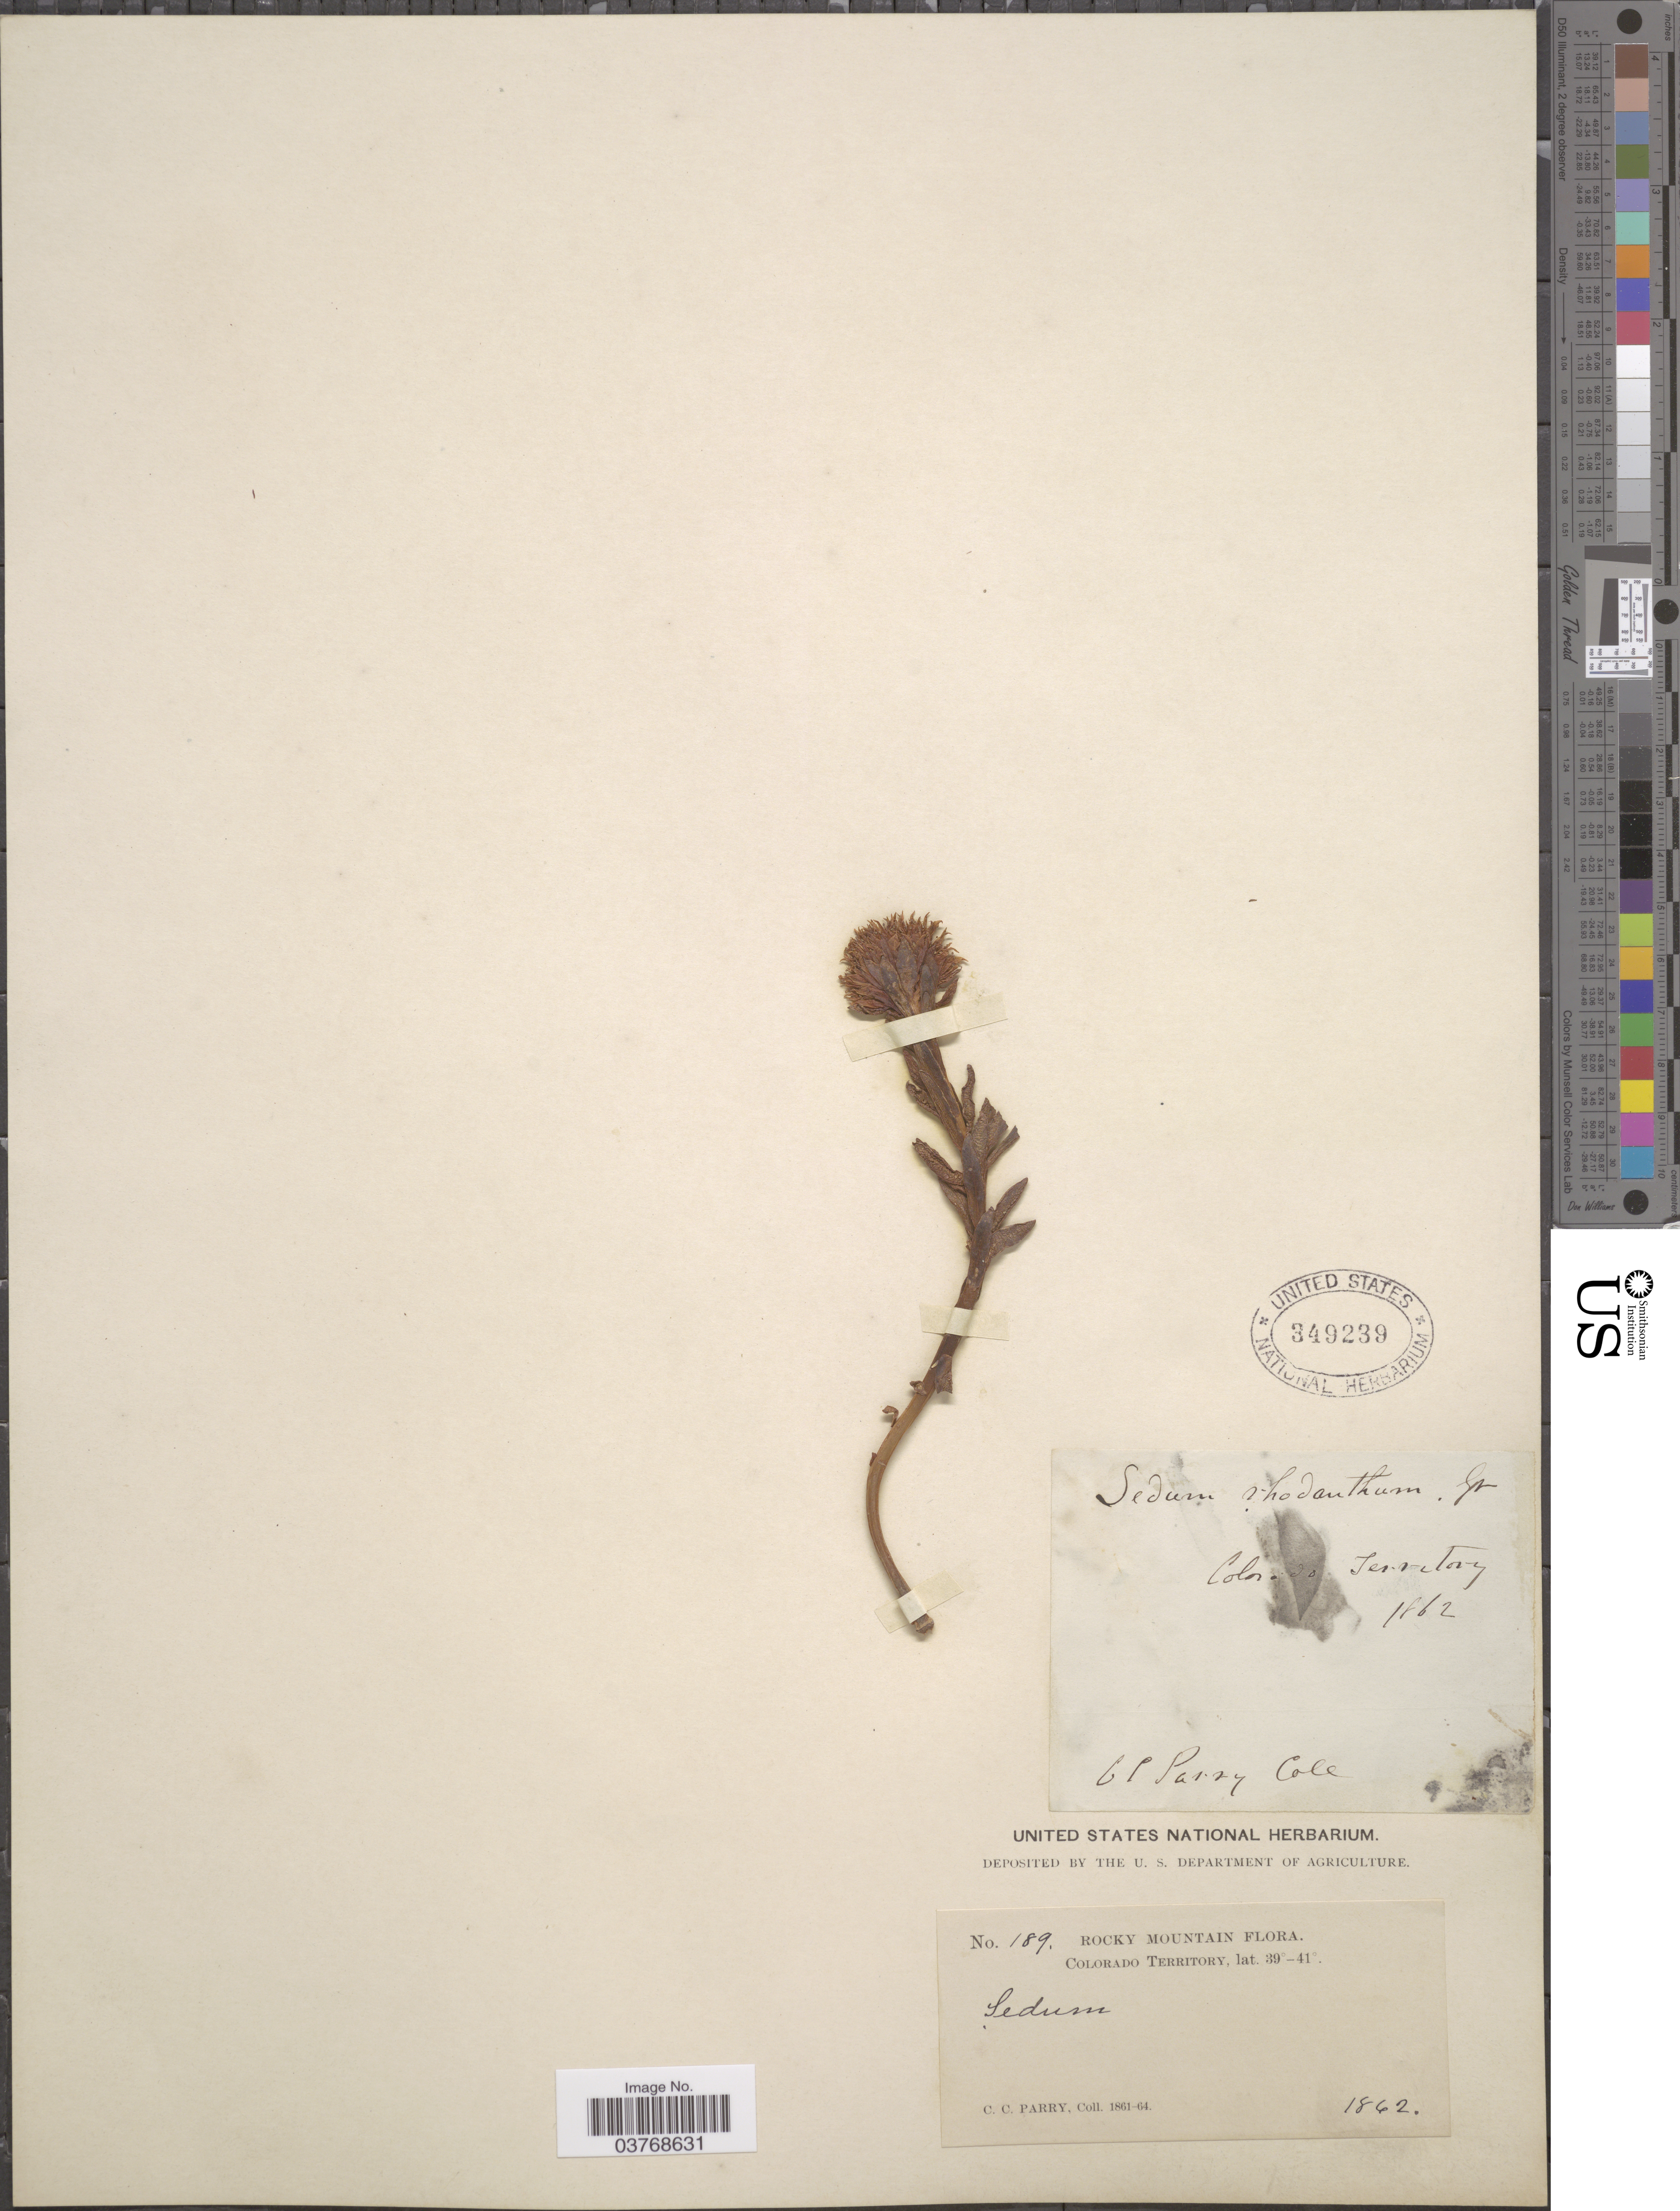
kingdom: Plantae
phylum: Tracheophyta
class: Magnoliopsida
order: Saxifragales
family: Crassulaceae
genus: Rhodiola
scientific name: Rhodiola rhodantha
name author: (A. Gray) H. Jacobsen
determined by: Strong, Mark T., (BOT), Smithsonian Institution - National Museum of Natural History (UNITED STATES)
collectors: C. C. Parry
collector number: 189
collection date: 1862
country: United States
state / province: Colorado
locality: Rocky Mountain. Colorado Territory.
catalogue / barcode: US 349239